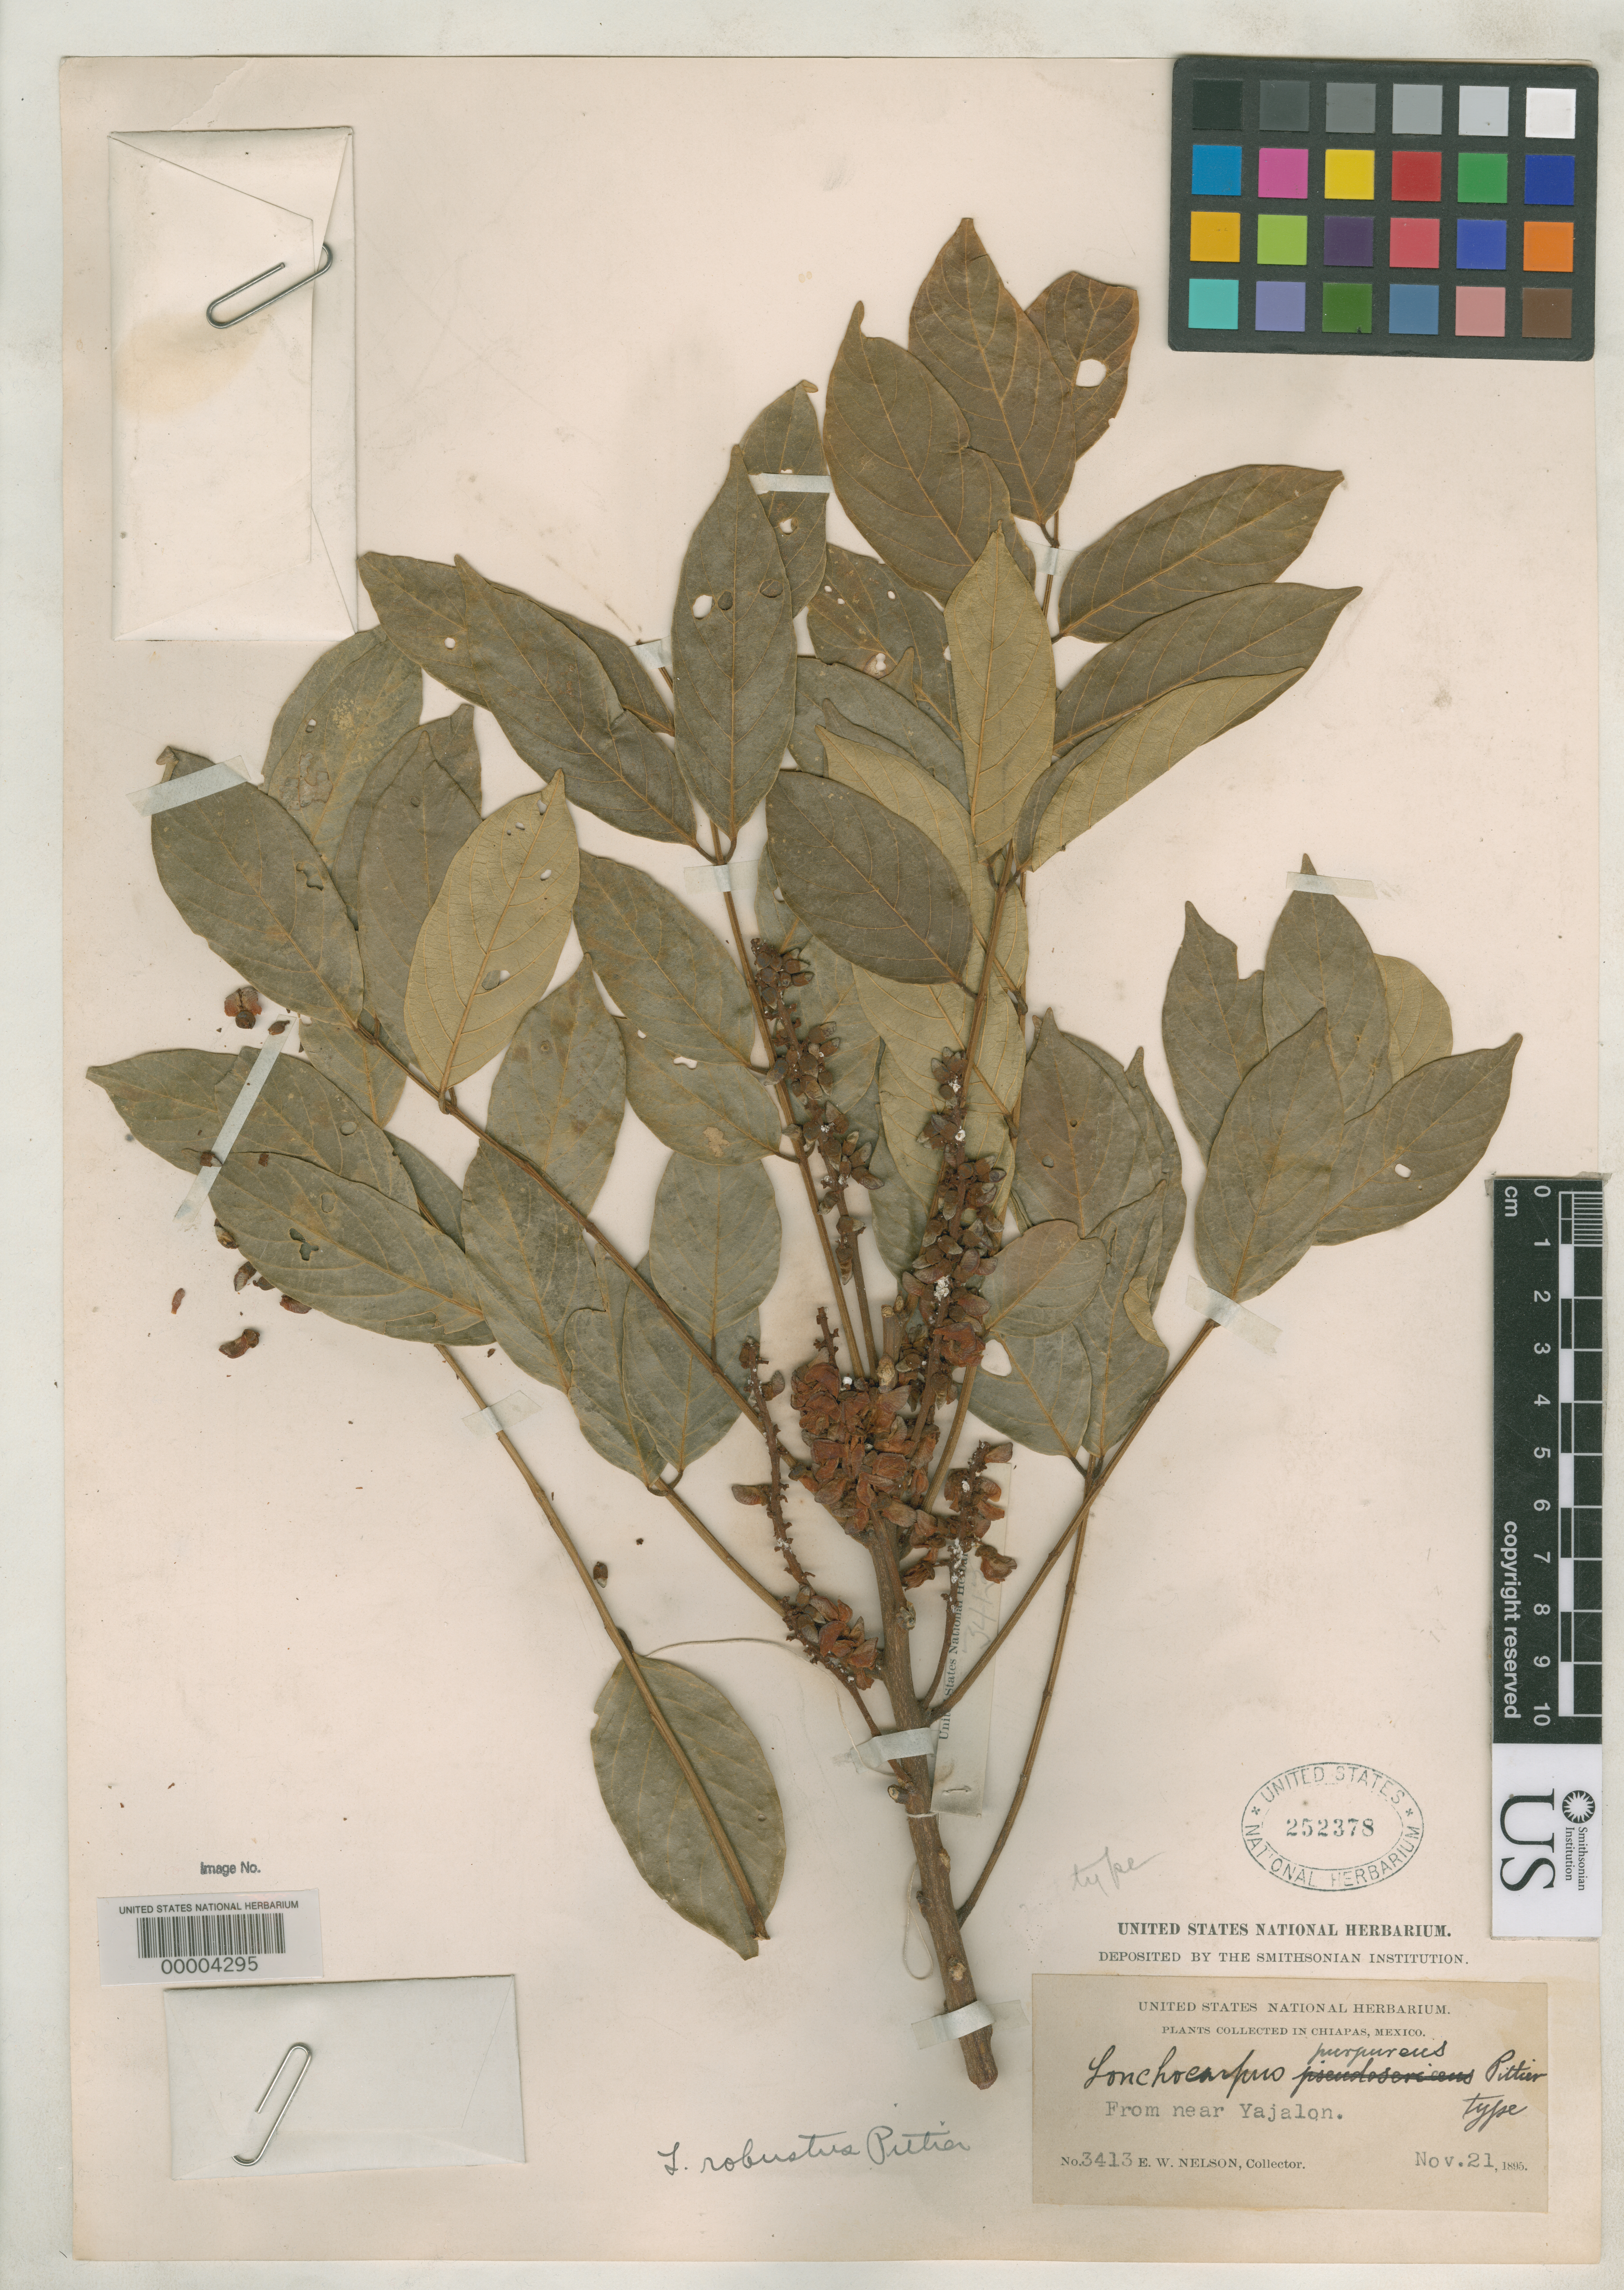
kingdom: Plantae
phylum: Tracheophyta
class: Magnoliopsida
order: Fabales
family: Fabaceae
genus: Lonchocarpus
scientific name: Lonchocarpus robustus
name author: Pittier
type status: Holotype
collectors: E. W. Nelson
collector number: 3413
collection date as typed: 21 Nov 1895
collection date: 1895-11-21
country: Mexico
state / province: Chiapas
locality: Near Yajalow.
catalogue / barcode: US 252378